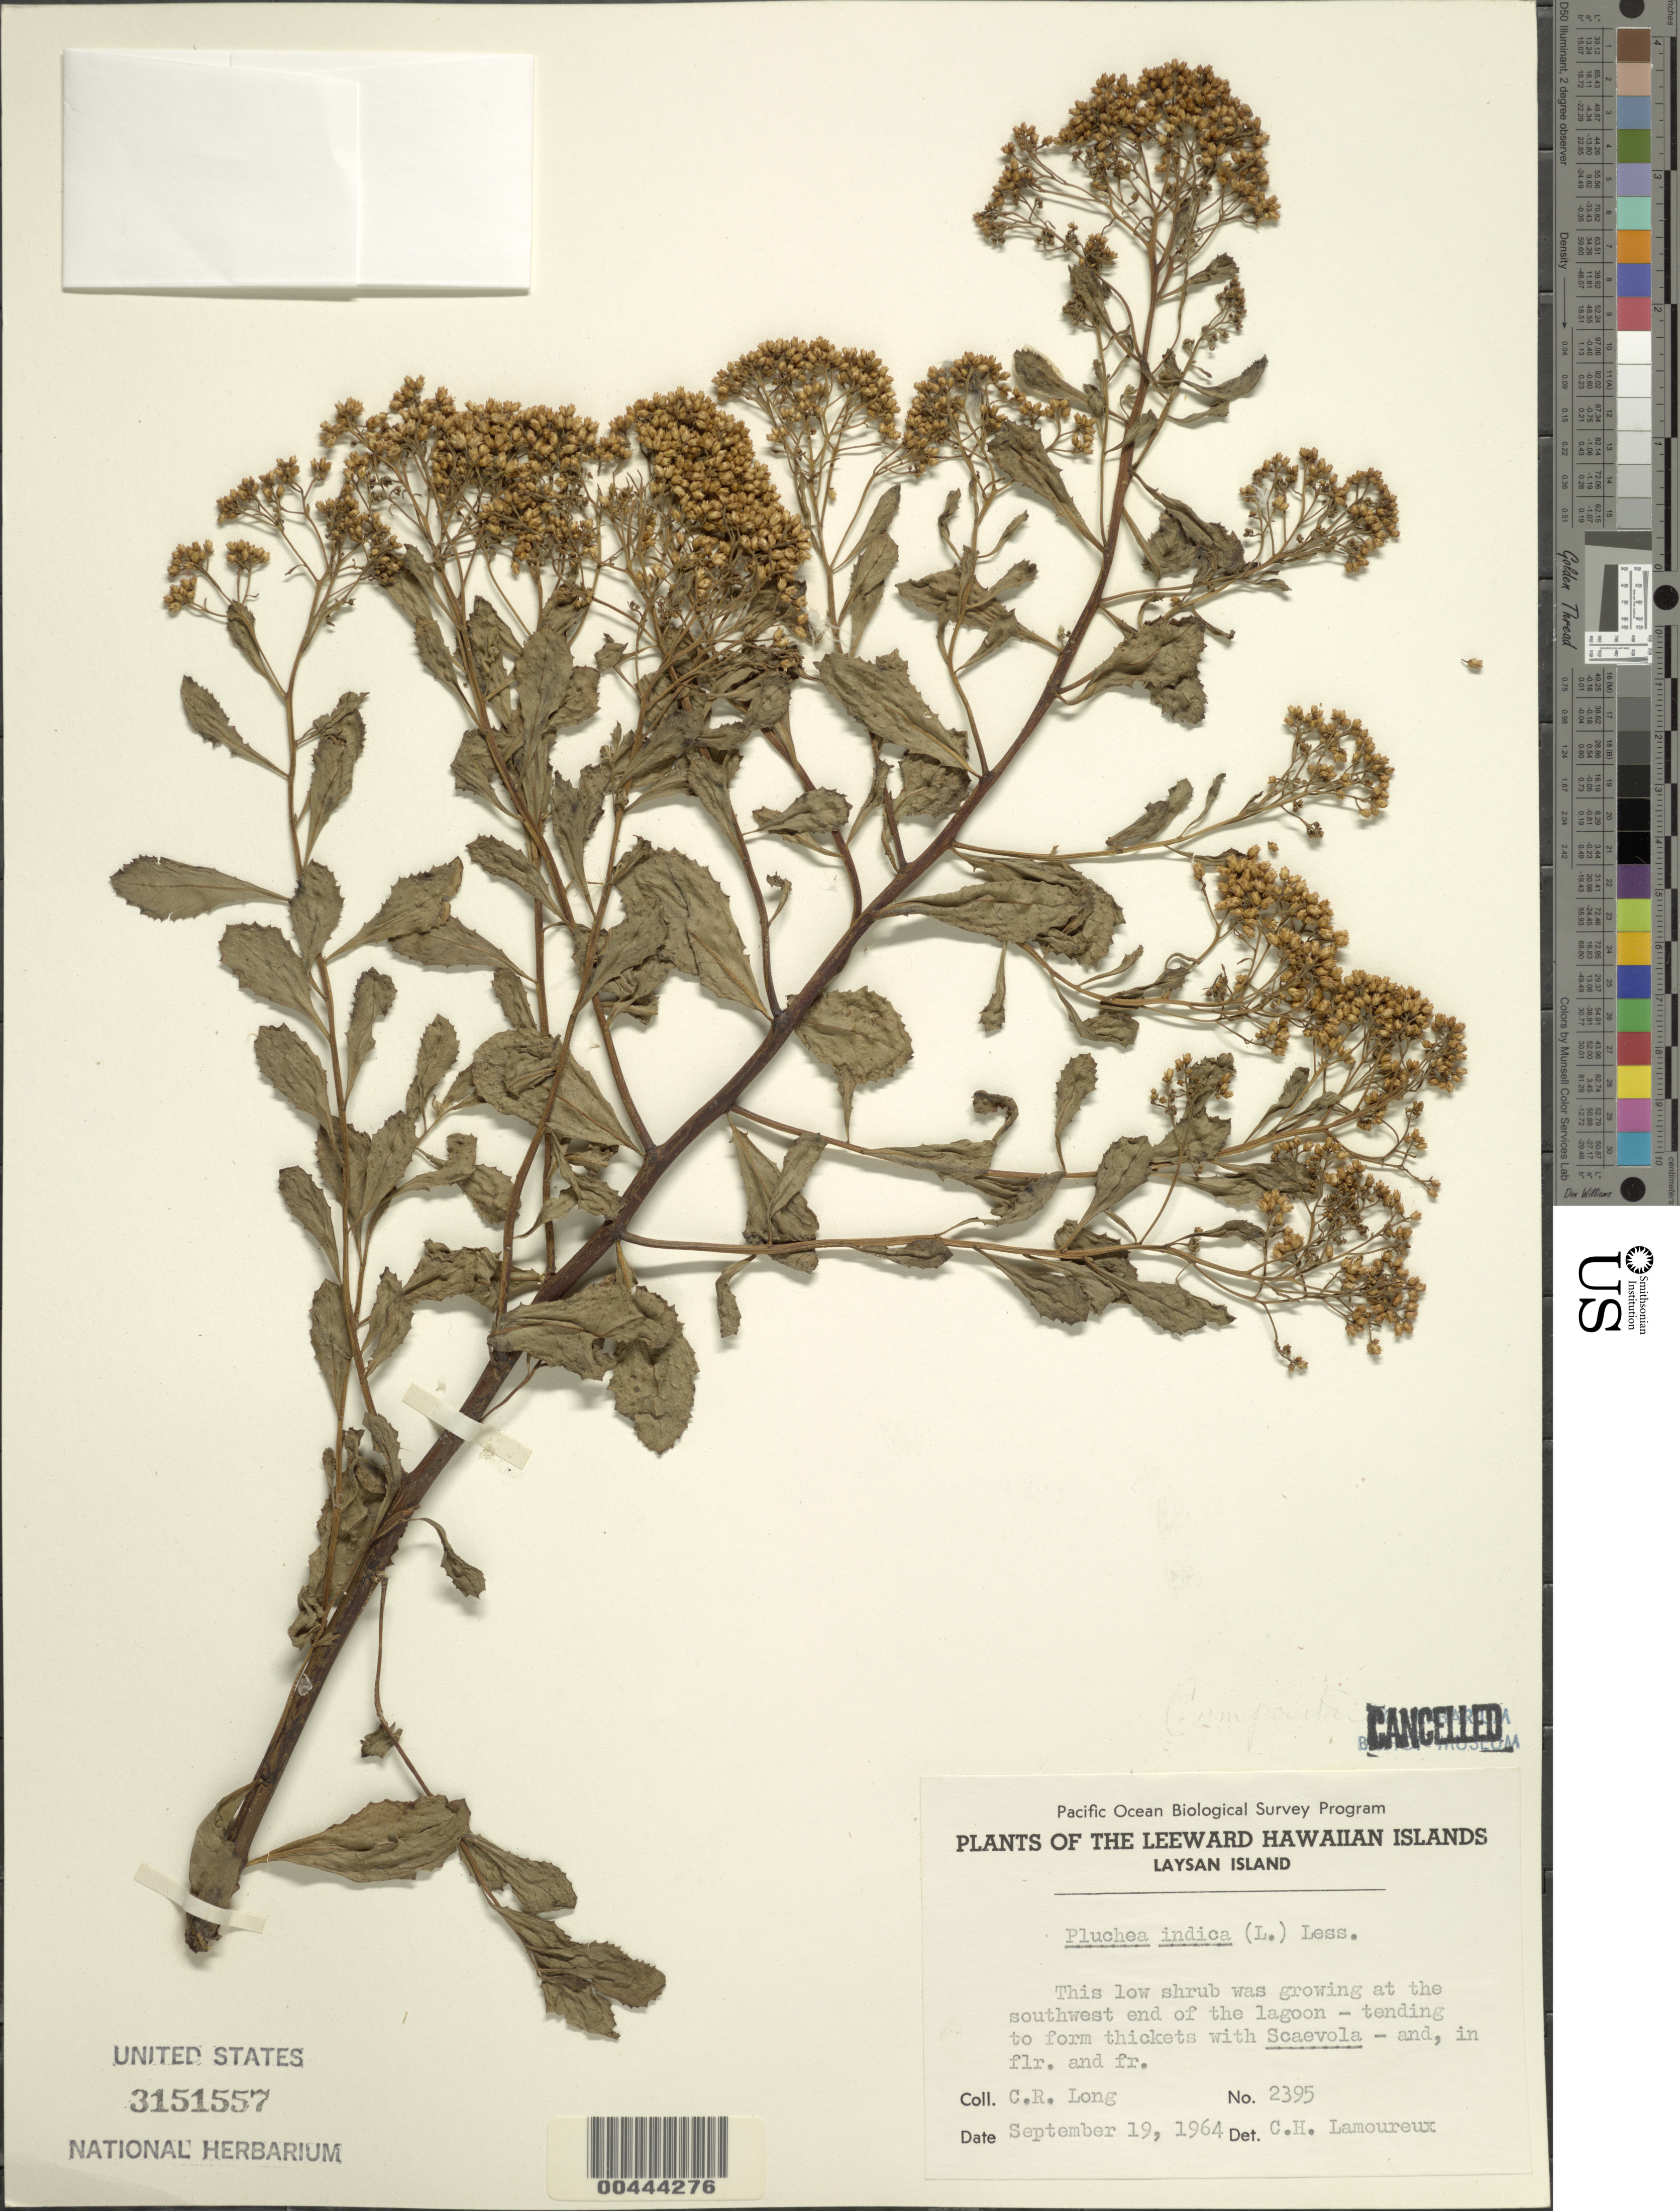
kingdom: Plantae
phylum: Tracheophyta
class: Magnoliopsida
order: Asterales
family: Asteraceae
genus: Pluchea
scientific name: Pluchea indica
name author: (L.) Less.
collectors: C. Long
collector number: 2395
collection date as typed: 19 Sep 1964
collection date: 1964-09-19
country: United States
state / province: Hawaii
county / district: Honolulu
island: Laysan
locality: SW end of the lagoon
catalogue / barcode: US 3151557